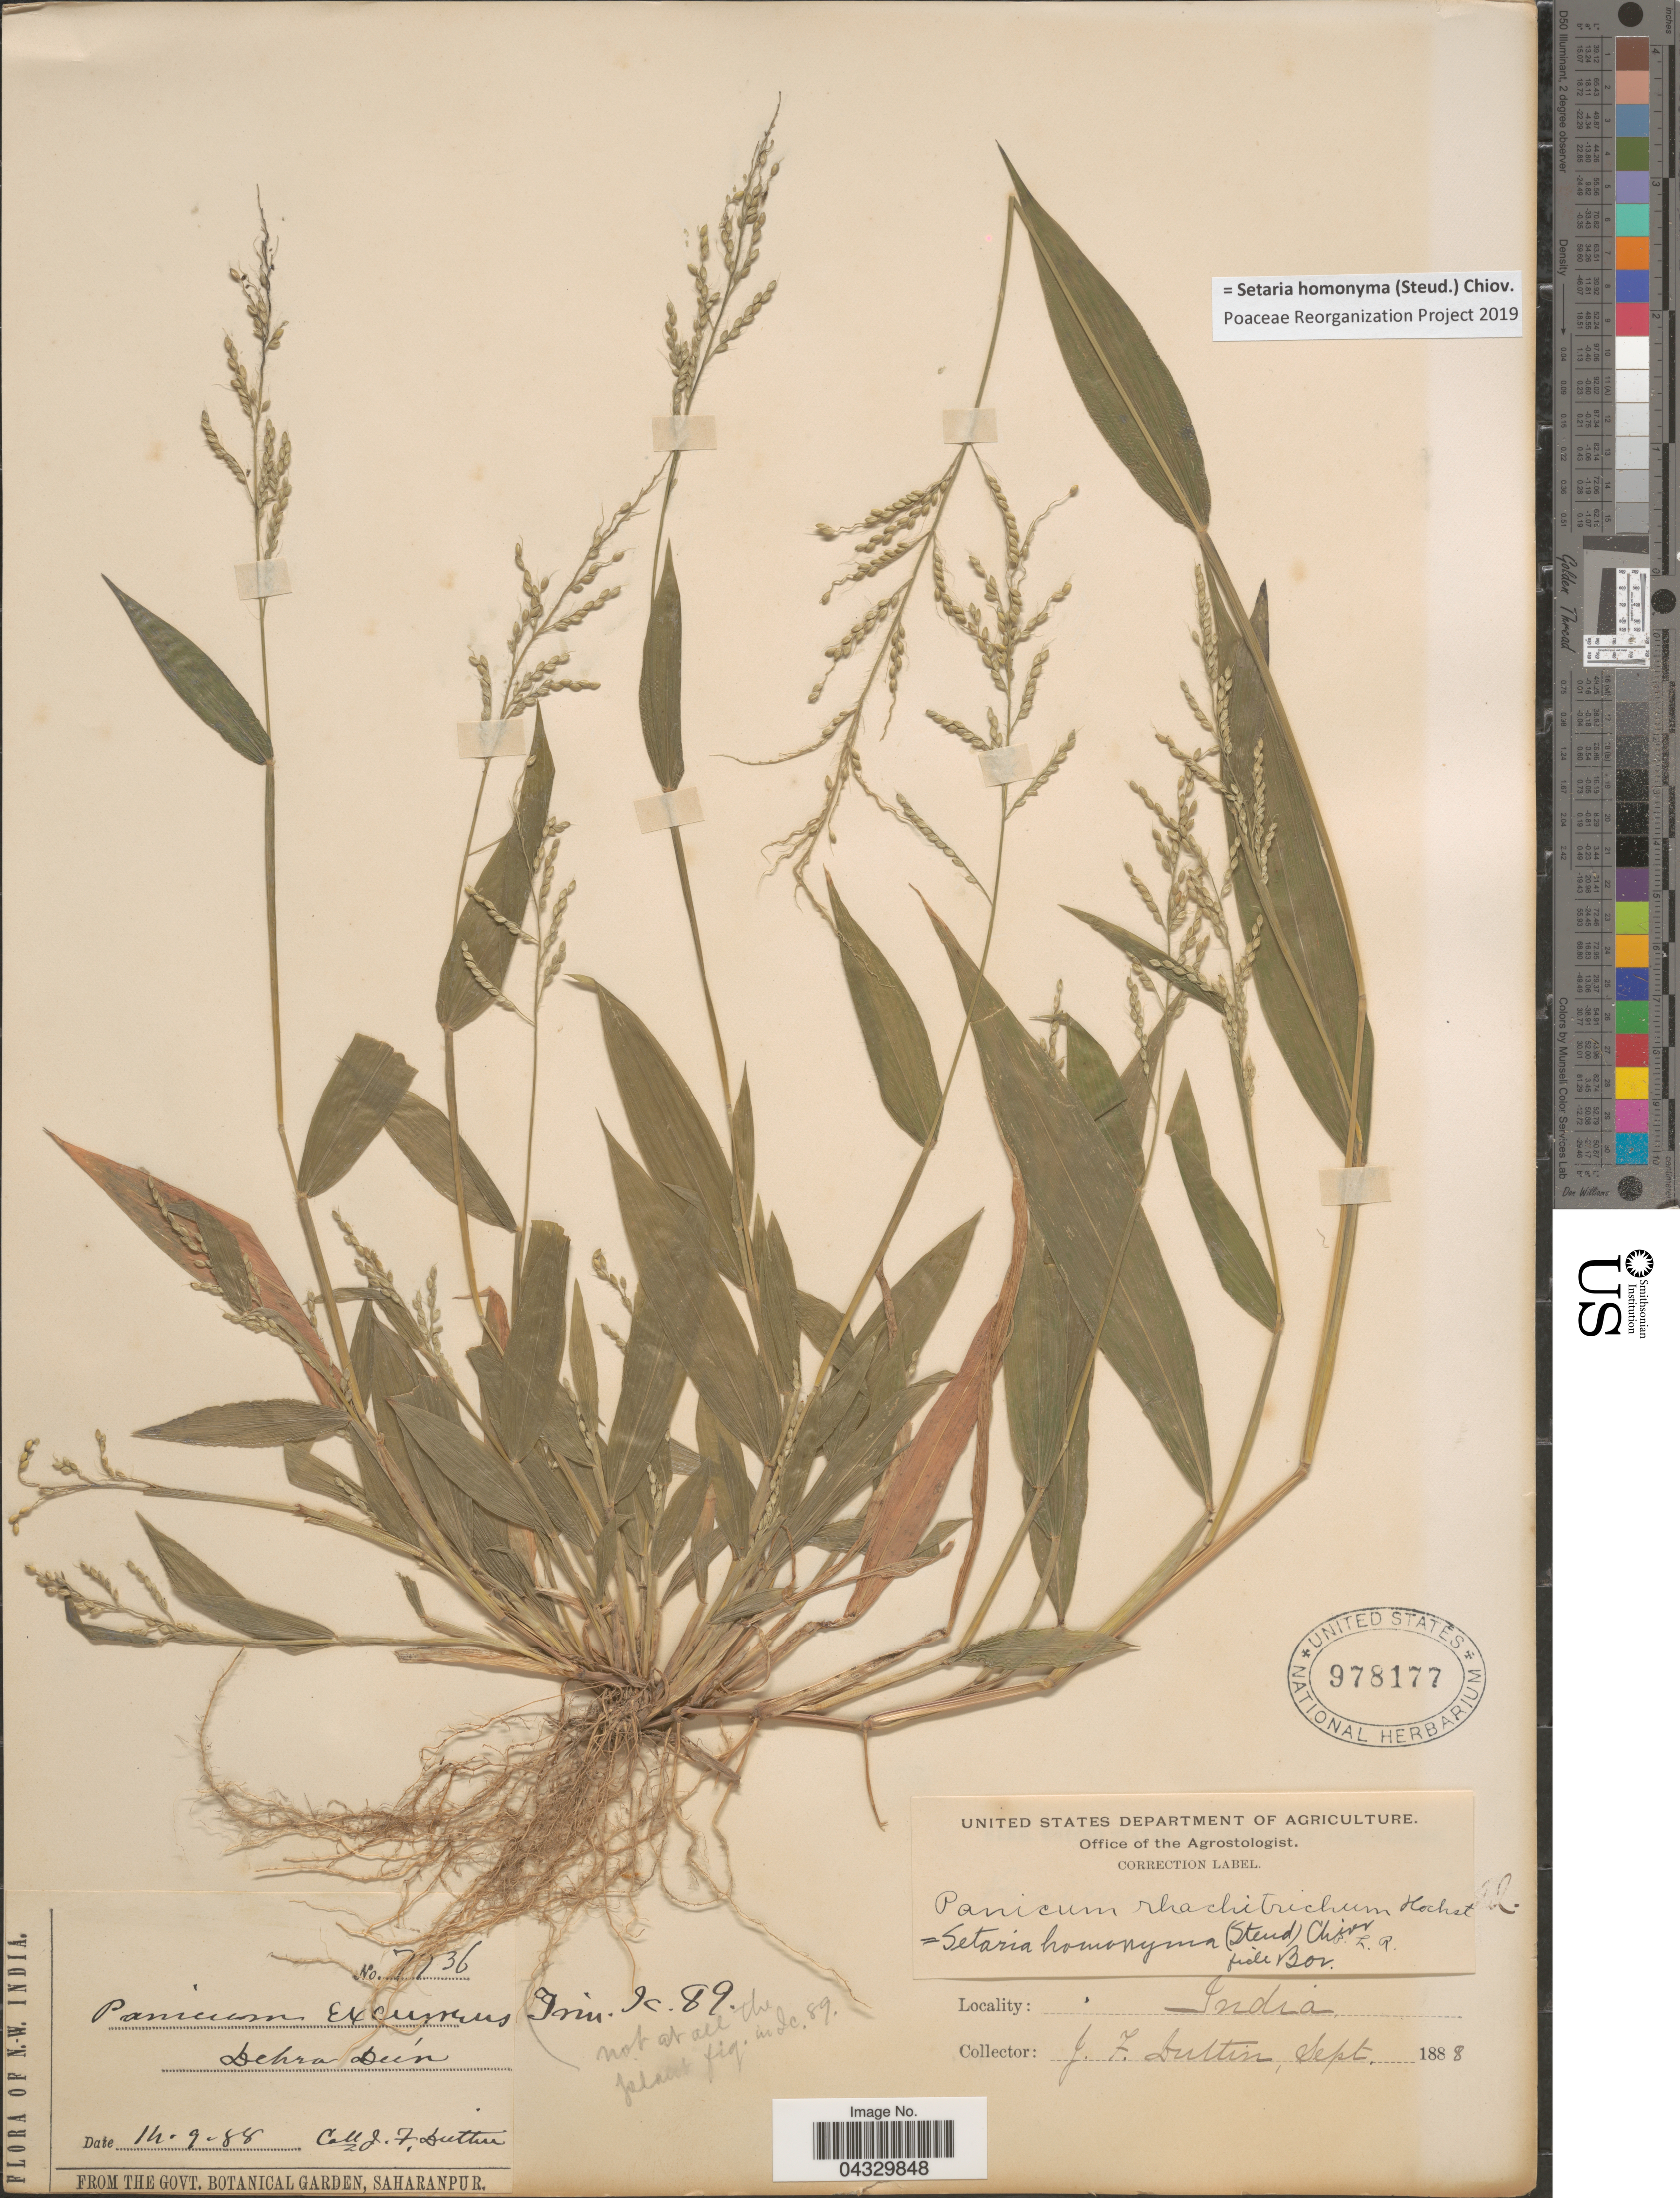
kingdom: Plantae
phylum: Tracheophyta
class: Liliopsida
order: Poales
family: Poaceae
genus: Setaria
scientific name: Setaria homonyma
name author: (Steud.) Chiov.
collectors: J. F. Duthie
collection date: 1888-09-14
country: India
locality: N.W. India. Dehra Dun.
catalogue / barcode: US 978177